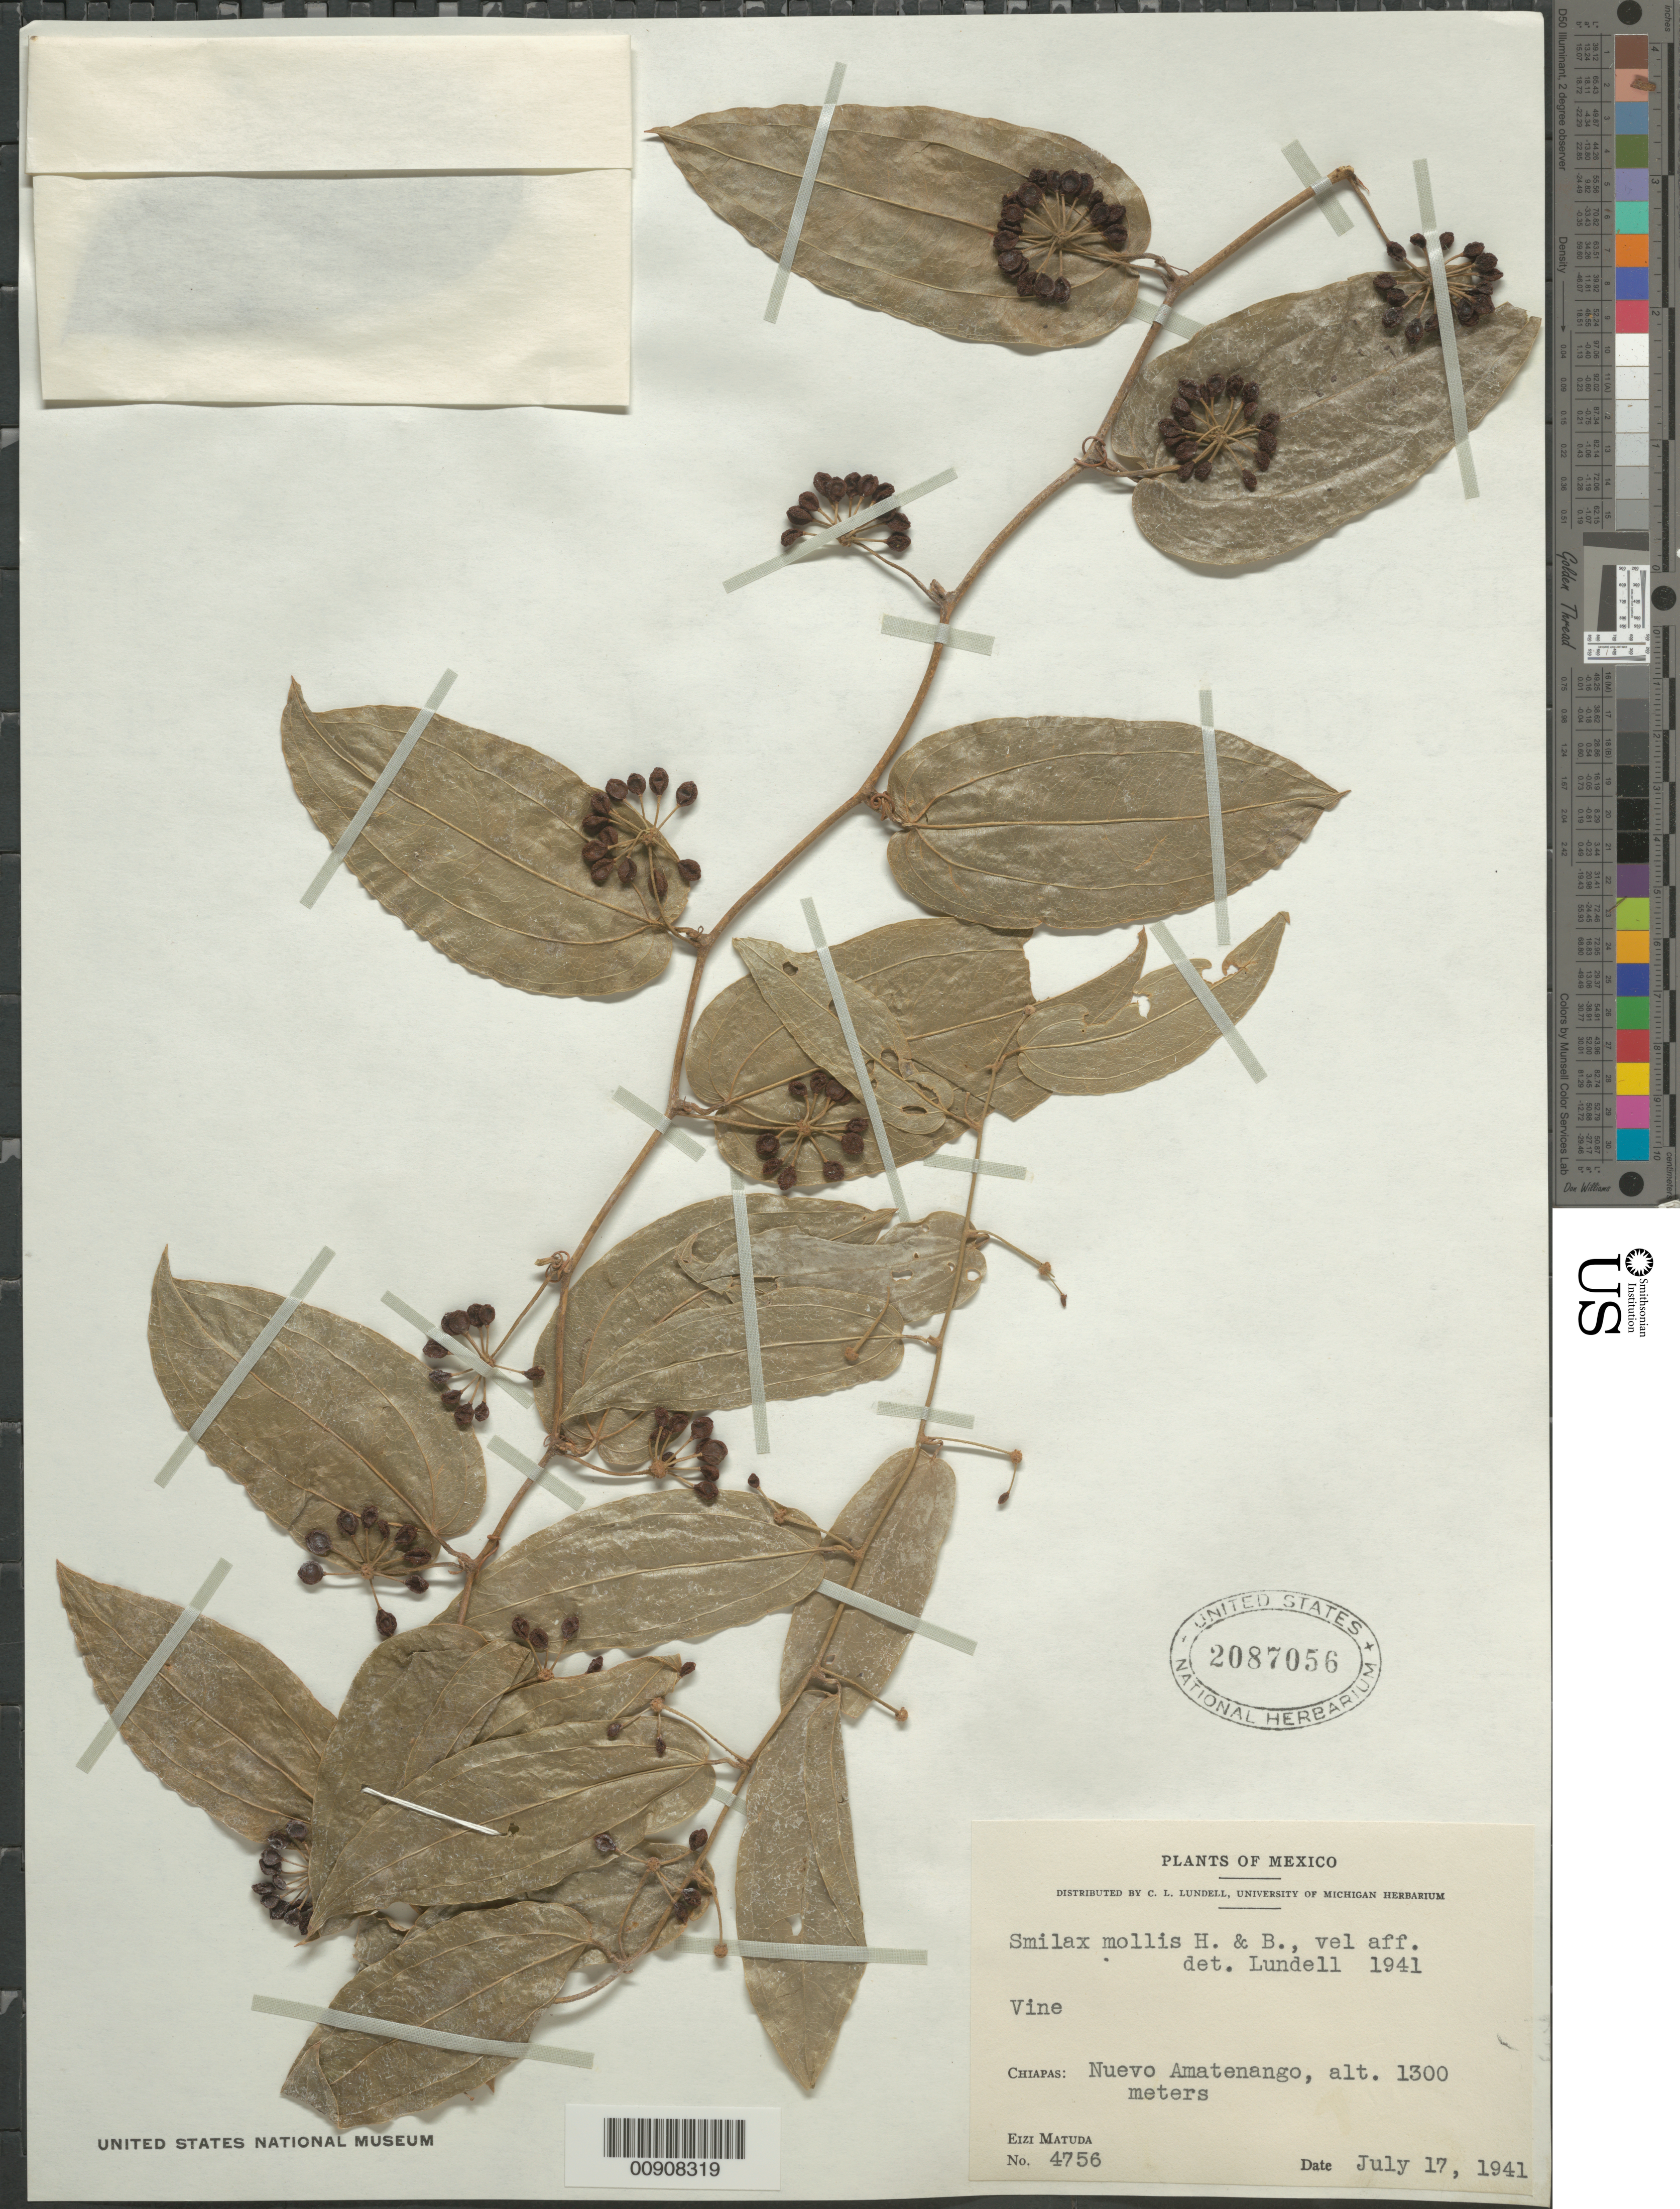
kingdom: Plantae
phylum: Tracheophyta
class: Liliopsida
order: Liliales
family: Smilacaceae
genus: Smilax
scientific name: Smilax mollis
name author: Humb. & Bonpl. ex Willd.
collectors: E. Matuda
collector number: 4756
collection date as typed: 17 Jul 1941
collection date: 1941-07-17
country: Mexico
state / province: Chiapas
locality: Chiapas: Nuevo Amatenango.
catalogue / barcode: US 2087056